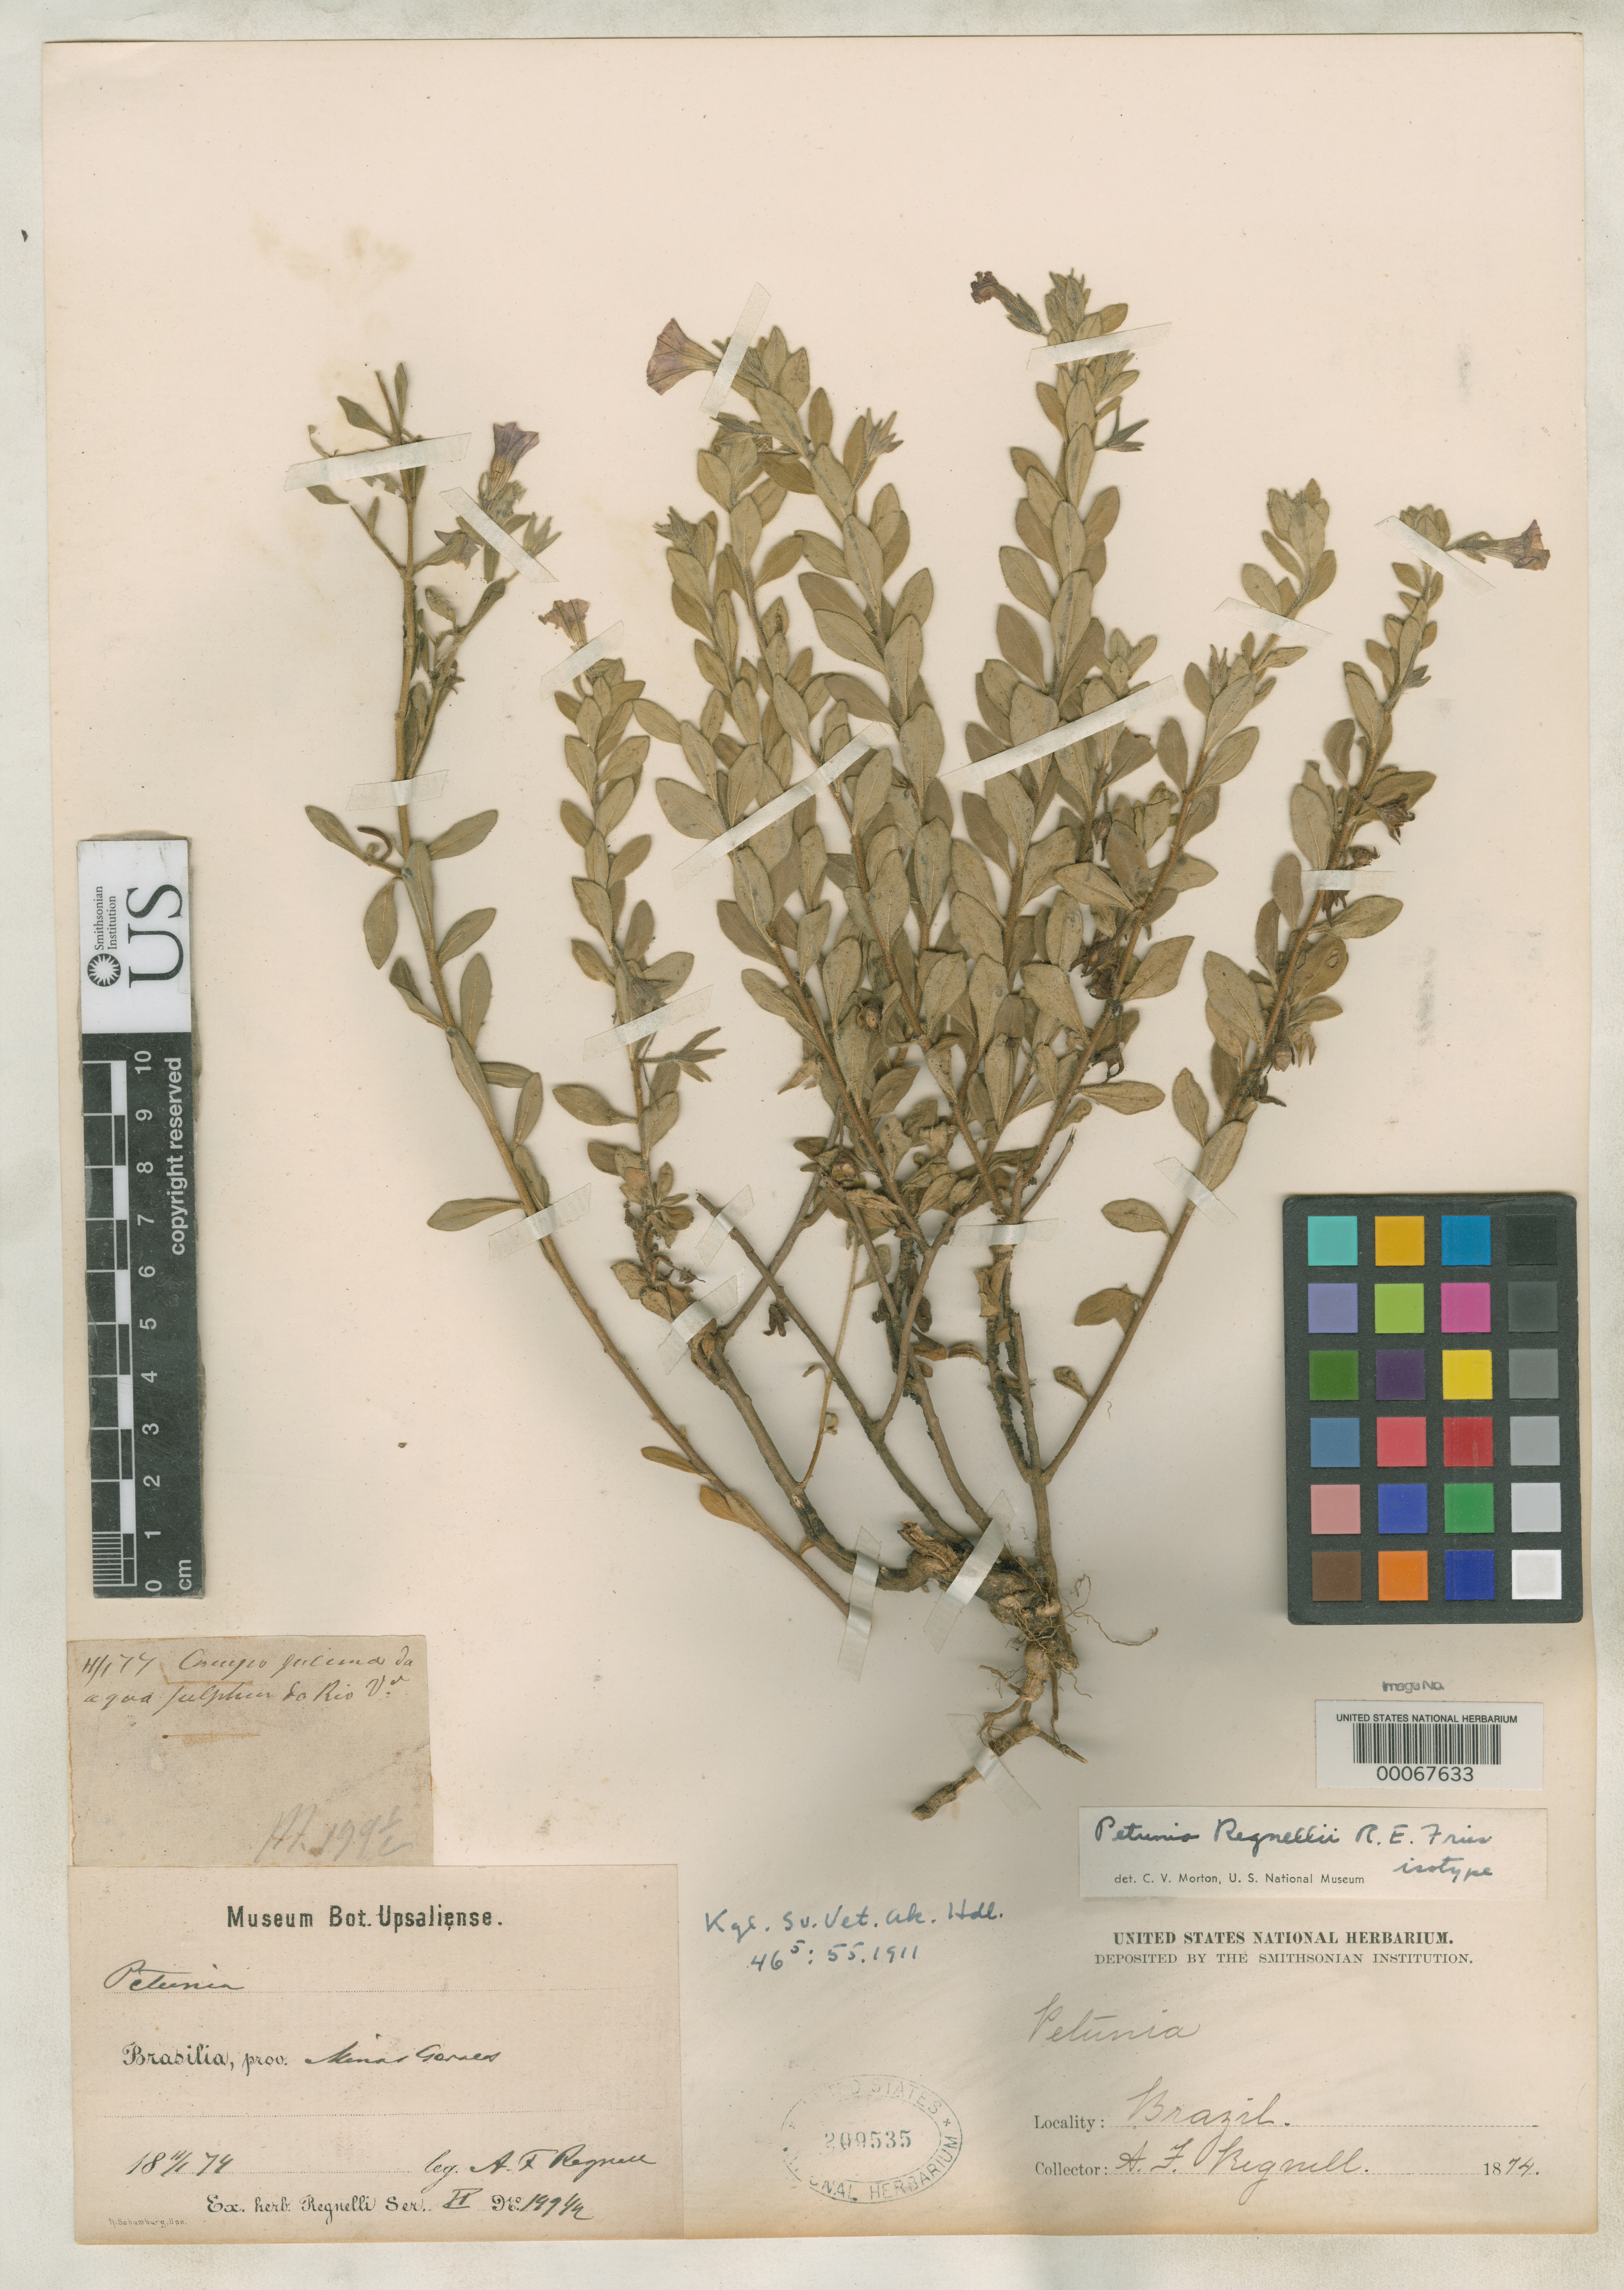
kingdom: Plantae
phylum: Tracheophyta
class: Magnoliopsida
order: Solanales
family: Solanaceae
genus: Petunia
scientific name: Petunia regnellii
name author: R.E. Fr.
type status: Type Collection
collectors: A. F. Regnell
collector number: II 199 1/2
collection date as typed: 1874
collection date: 1874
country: Brazil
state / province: Minas Gerais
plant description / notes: Annotated by C.V. Morton as "isotype" but probably syntype (US duplicates of this number have two different collection dates).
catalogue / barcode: US 209535